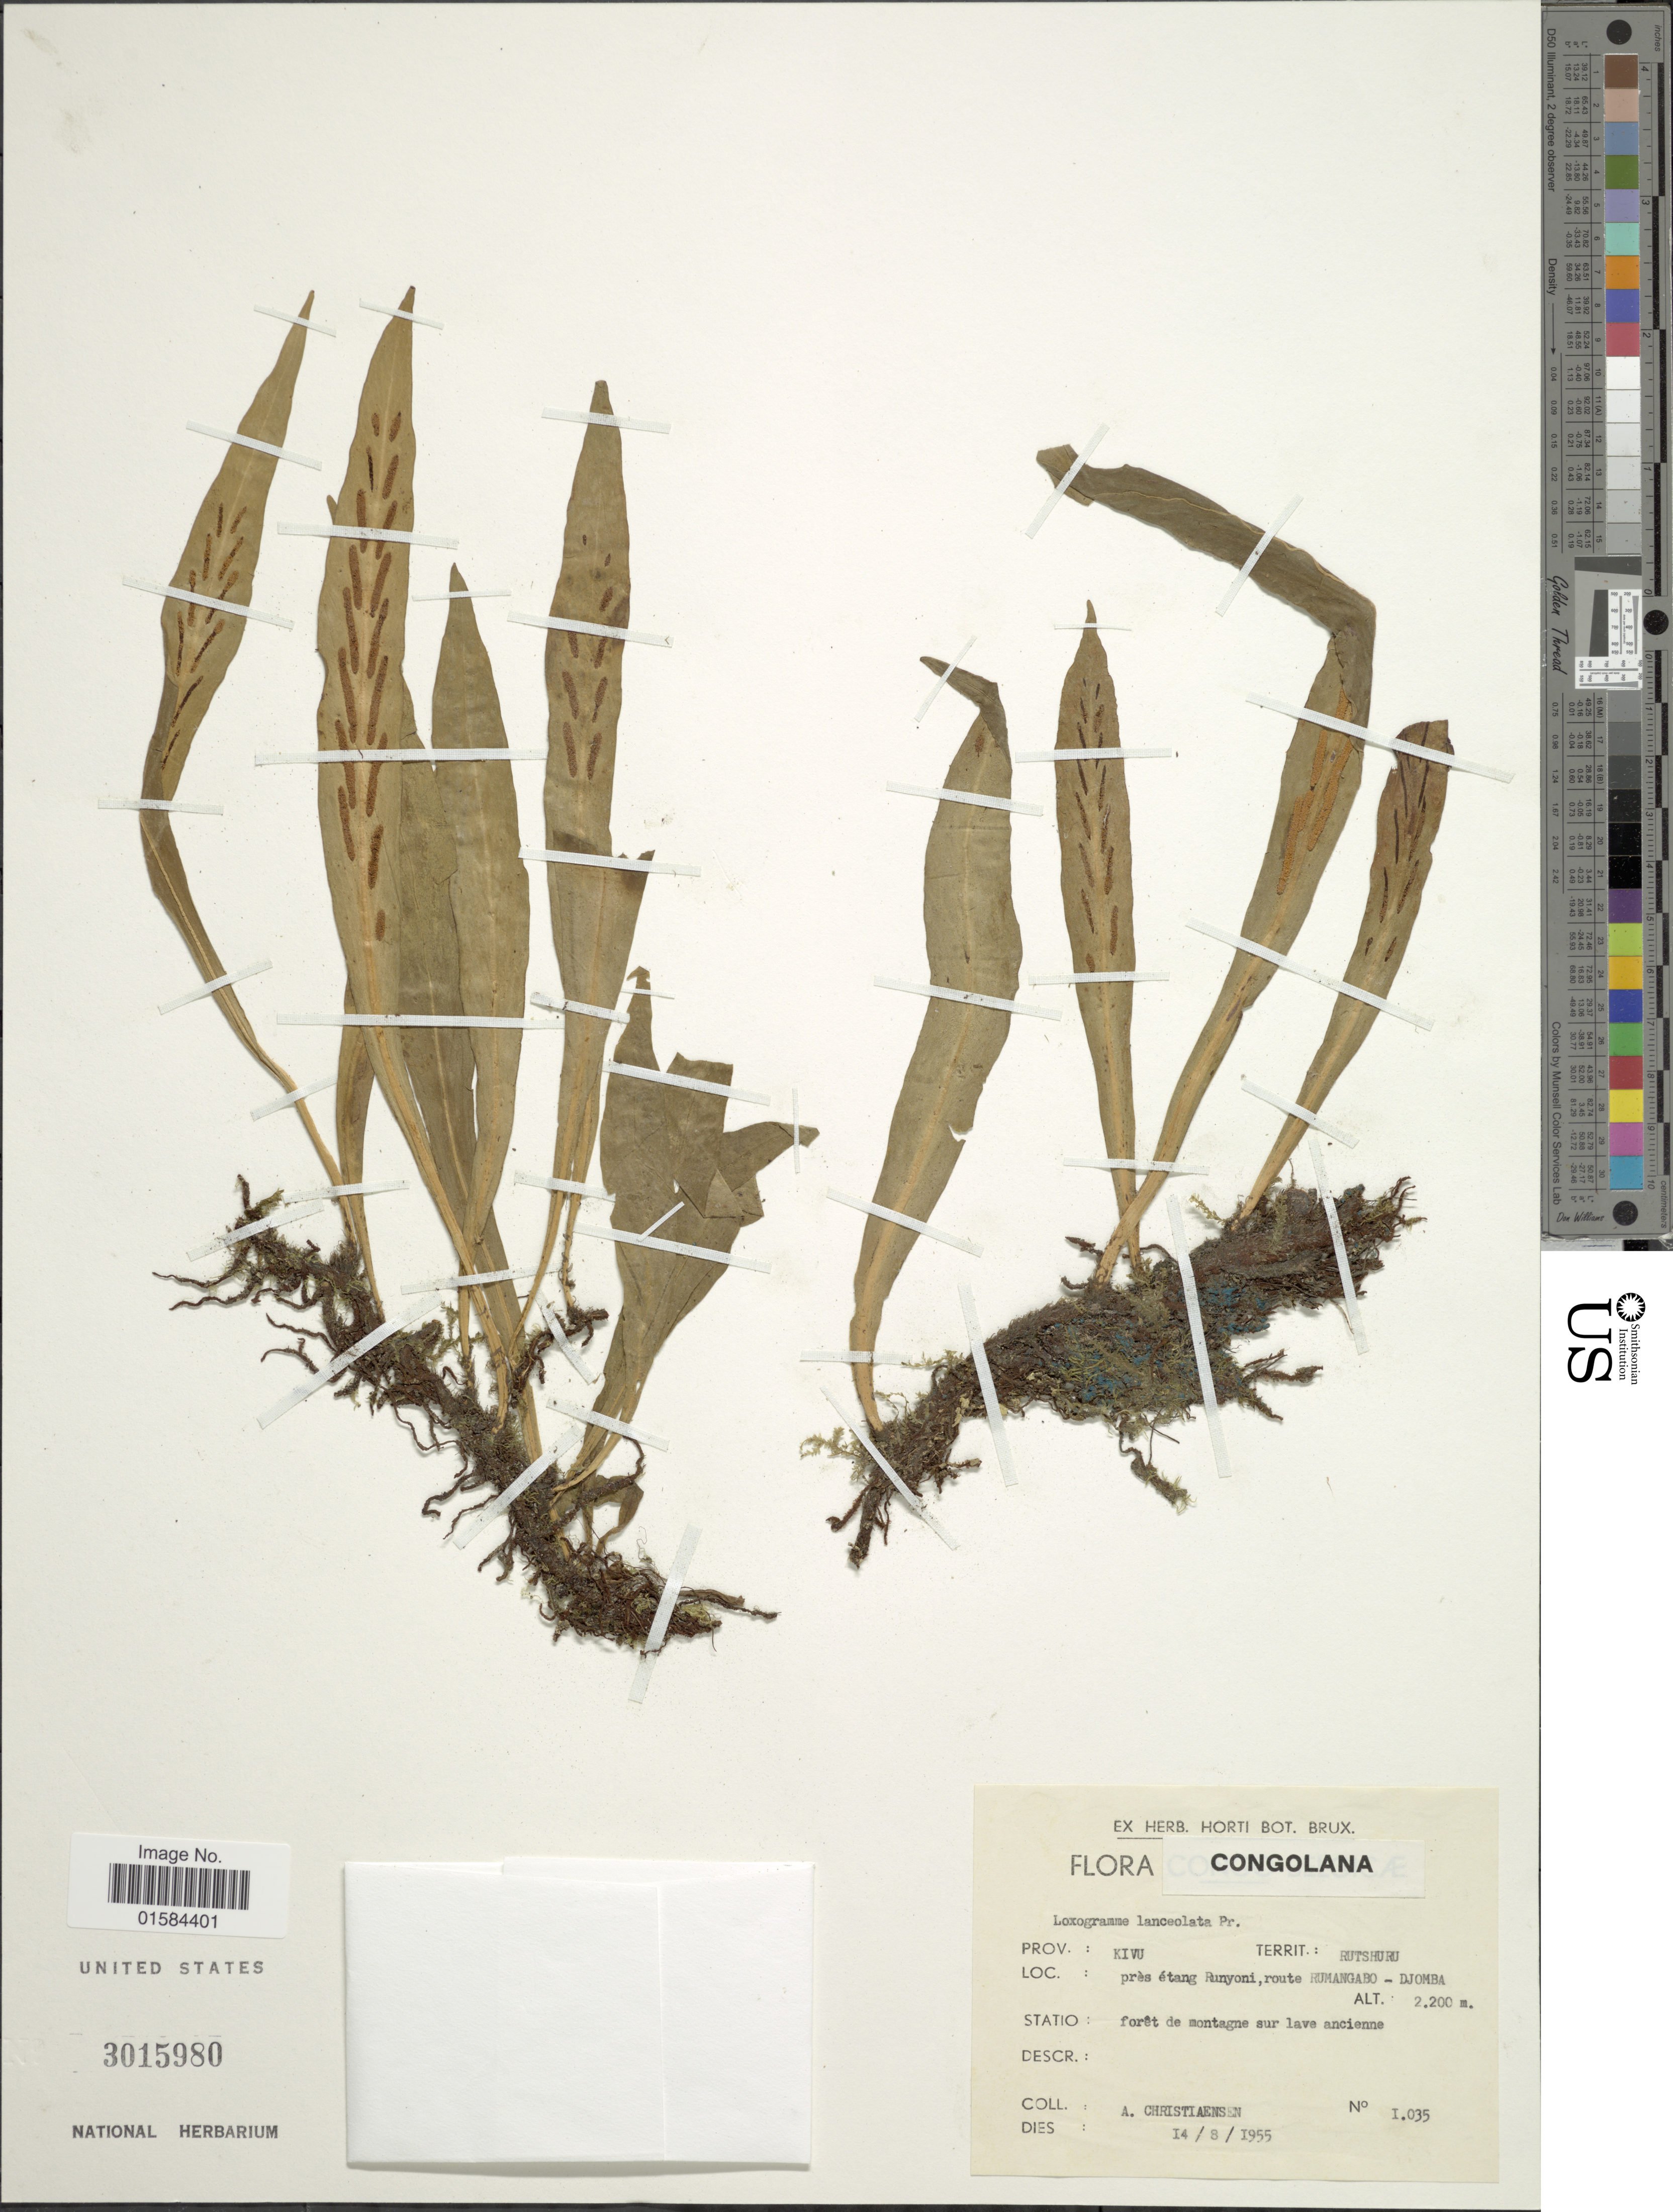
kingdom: Plantae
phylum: Tracheophyta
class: Polypodiopsida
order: Polypodiales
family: Polypodiaceae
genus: Loxogramme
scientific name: Loxogramme lanceolata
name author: (Sw.) C. Presl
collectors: A. Christiaensen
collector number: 1035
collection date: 1955-08-14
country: Congo, Democratic Republic of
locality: Congolana, Prov. Kivu, Territ: Rutshuru, pres etang Runyoni, route Rumangabo-Djomba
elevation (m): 2200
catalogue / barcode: US 3015980